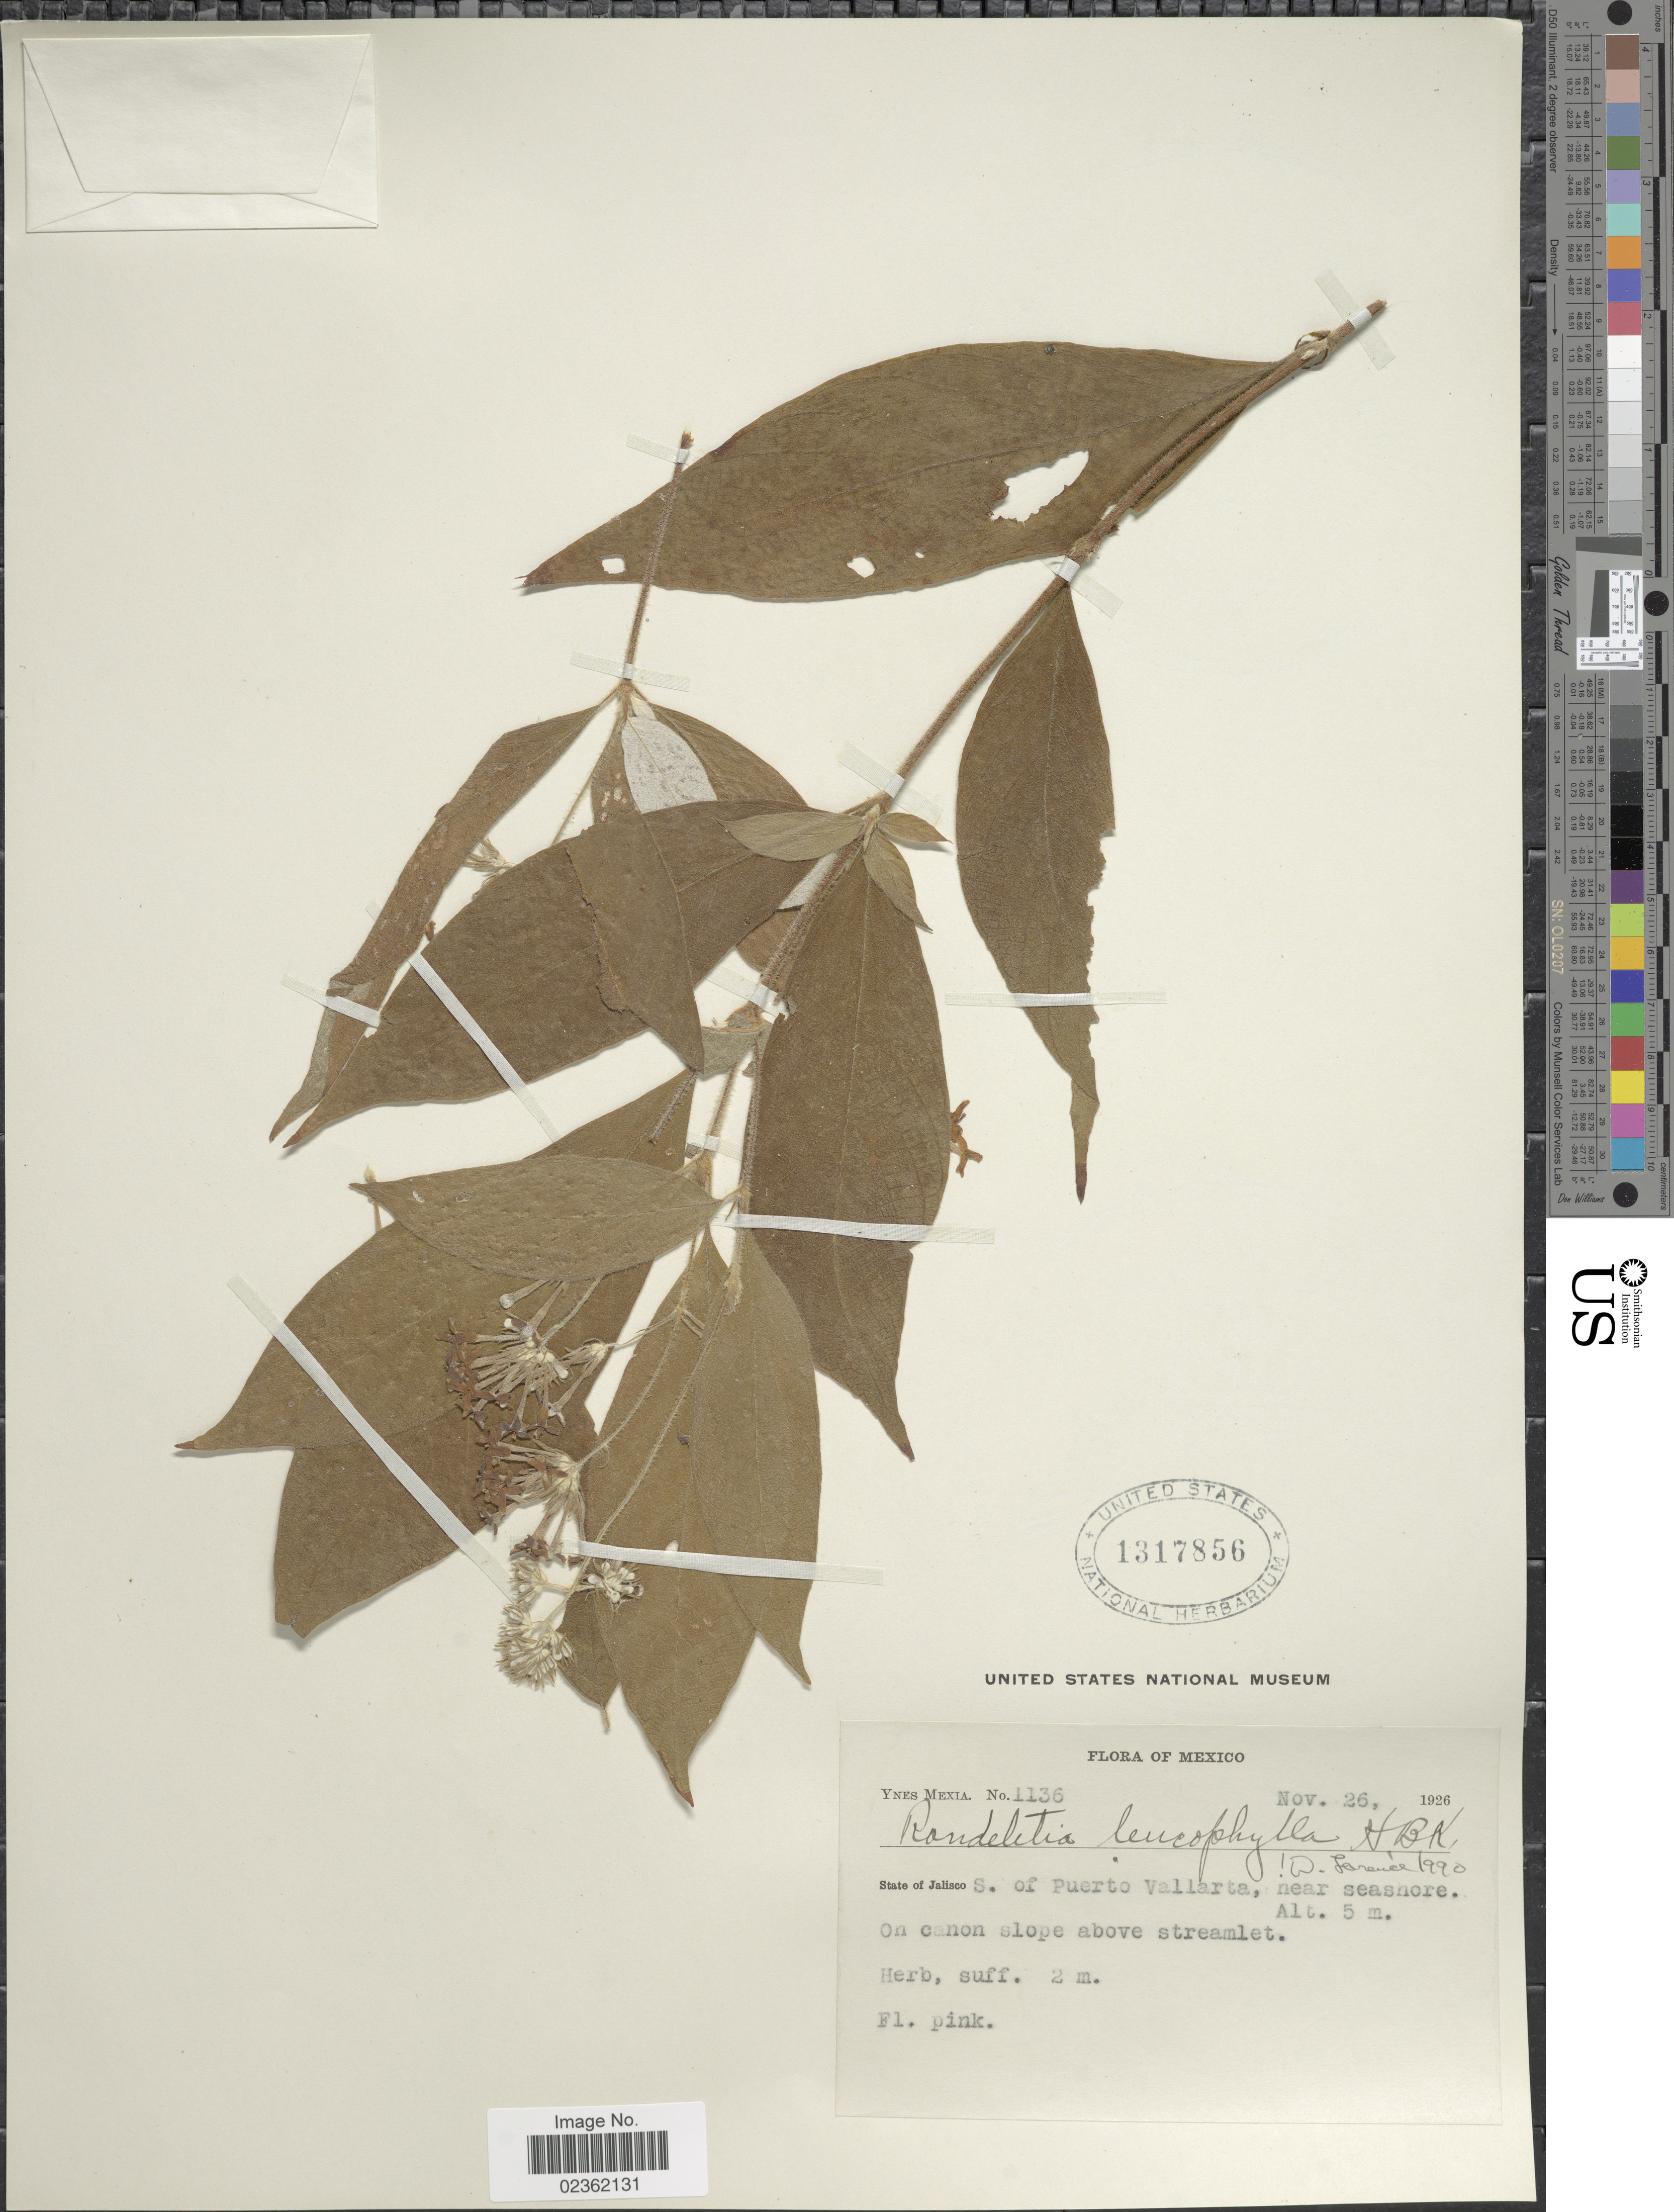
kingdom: Plantae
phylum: Tracheophyta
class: Magnoliopsida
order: Gentianales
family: Rubiaceae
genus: Rondeletia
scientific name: Rondeletia leucophylla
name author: Kunth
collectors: Y. Mexia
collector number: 1136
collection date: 1926-11-26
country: Mexico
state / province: Jalisco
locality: S. of Puerto Vallarta, near seashore, on canon slope above streamlet.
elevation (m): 5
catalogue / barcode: US 1317856